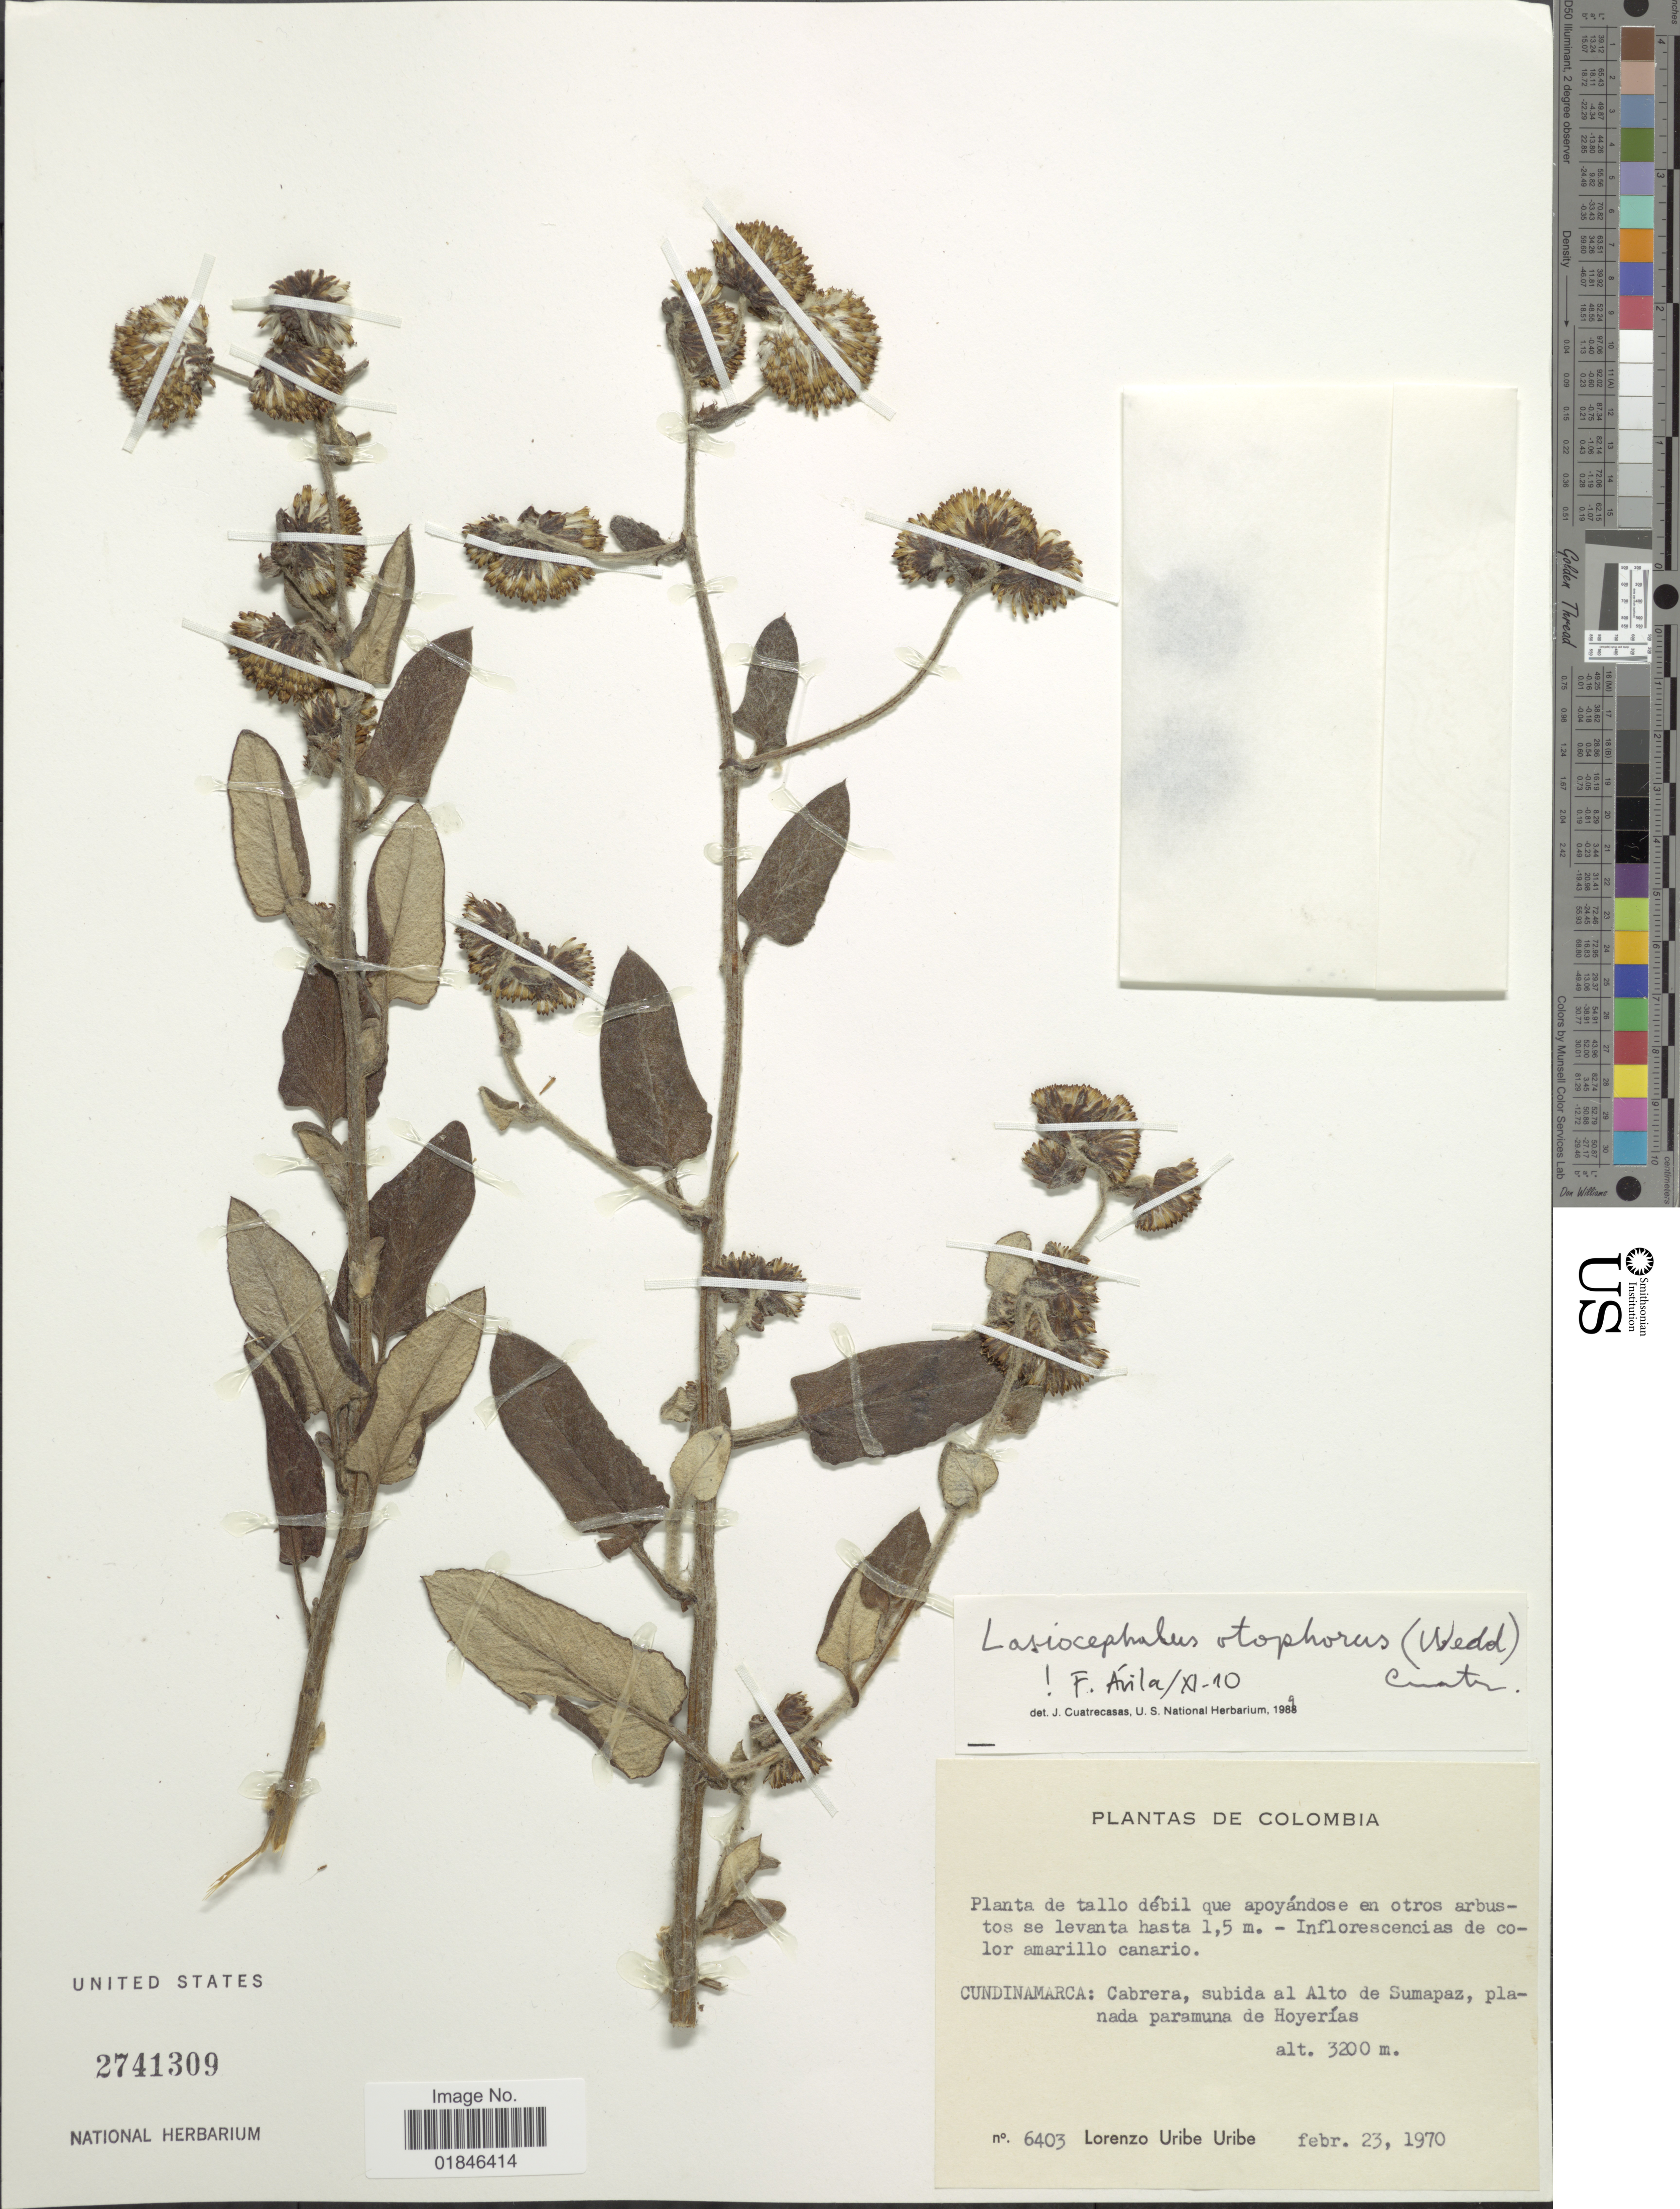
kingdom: Plantae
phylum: Tracheophyta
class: Magnoliopsida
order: Asterales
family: Asteraceae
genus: Senecio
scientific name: Senecio otophorus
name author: Wedd.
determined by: Salomon, Luciana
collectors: L. Uribe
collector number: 6403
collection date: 1970-02-23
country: Colombia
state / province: Cundinamarca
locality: Cundinamarca: Cabrera, subida al Alto de Sumapaz, planada paramuna de Hoyerias.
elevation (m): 3200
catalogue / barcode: US 2741309